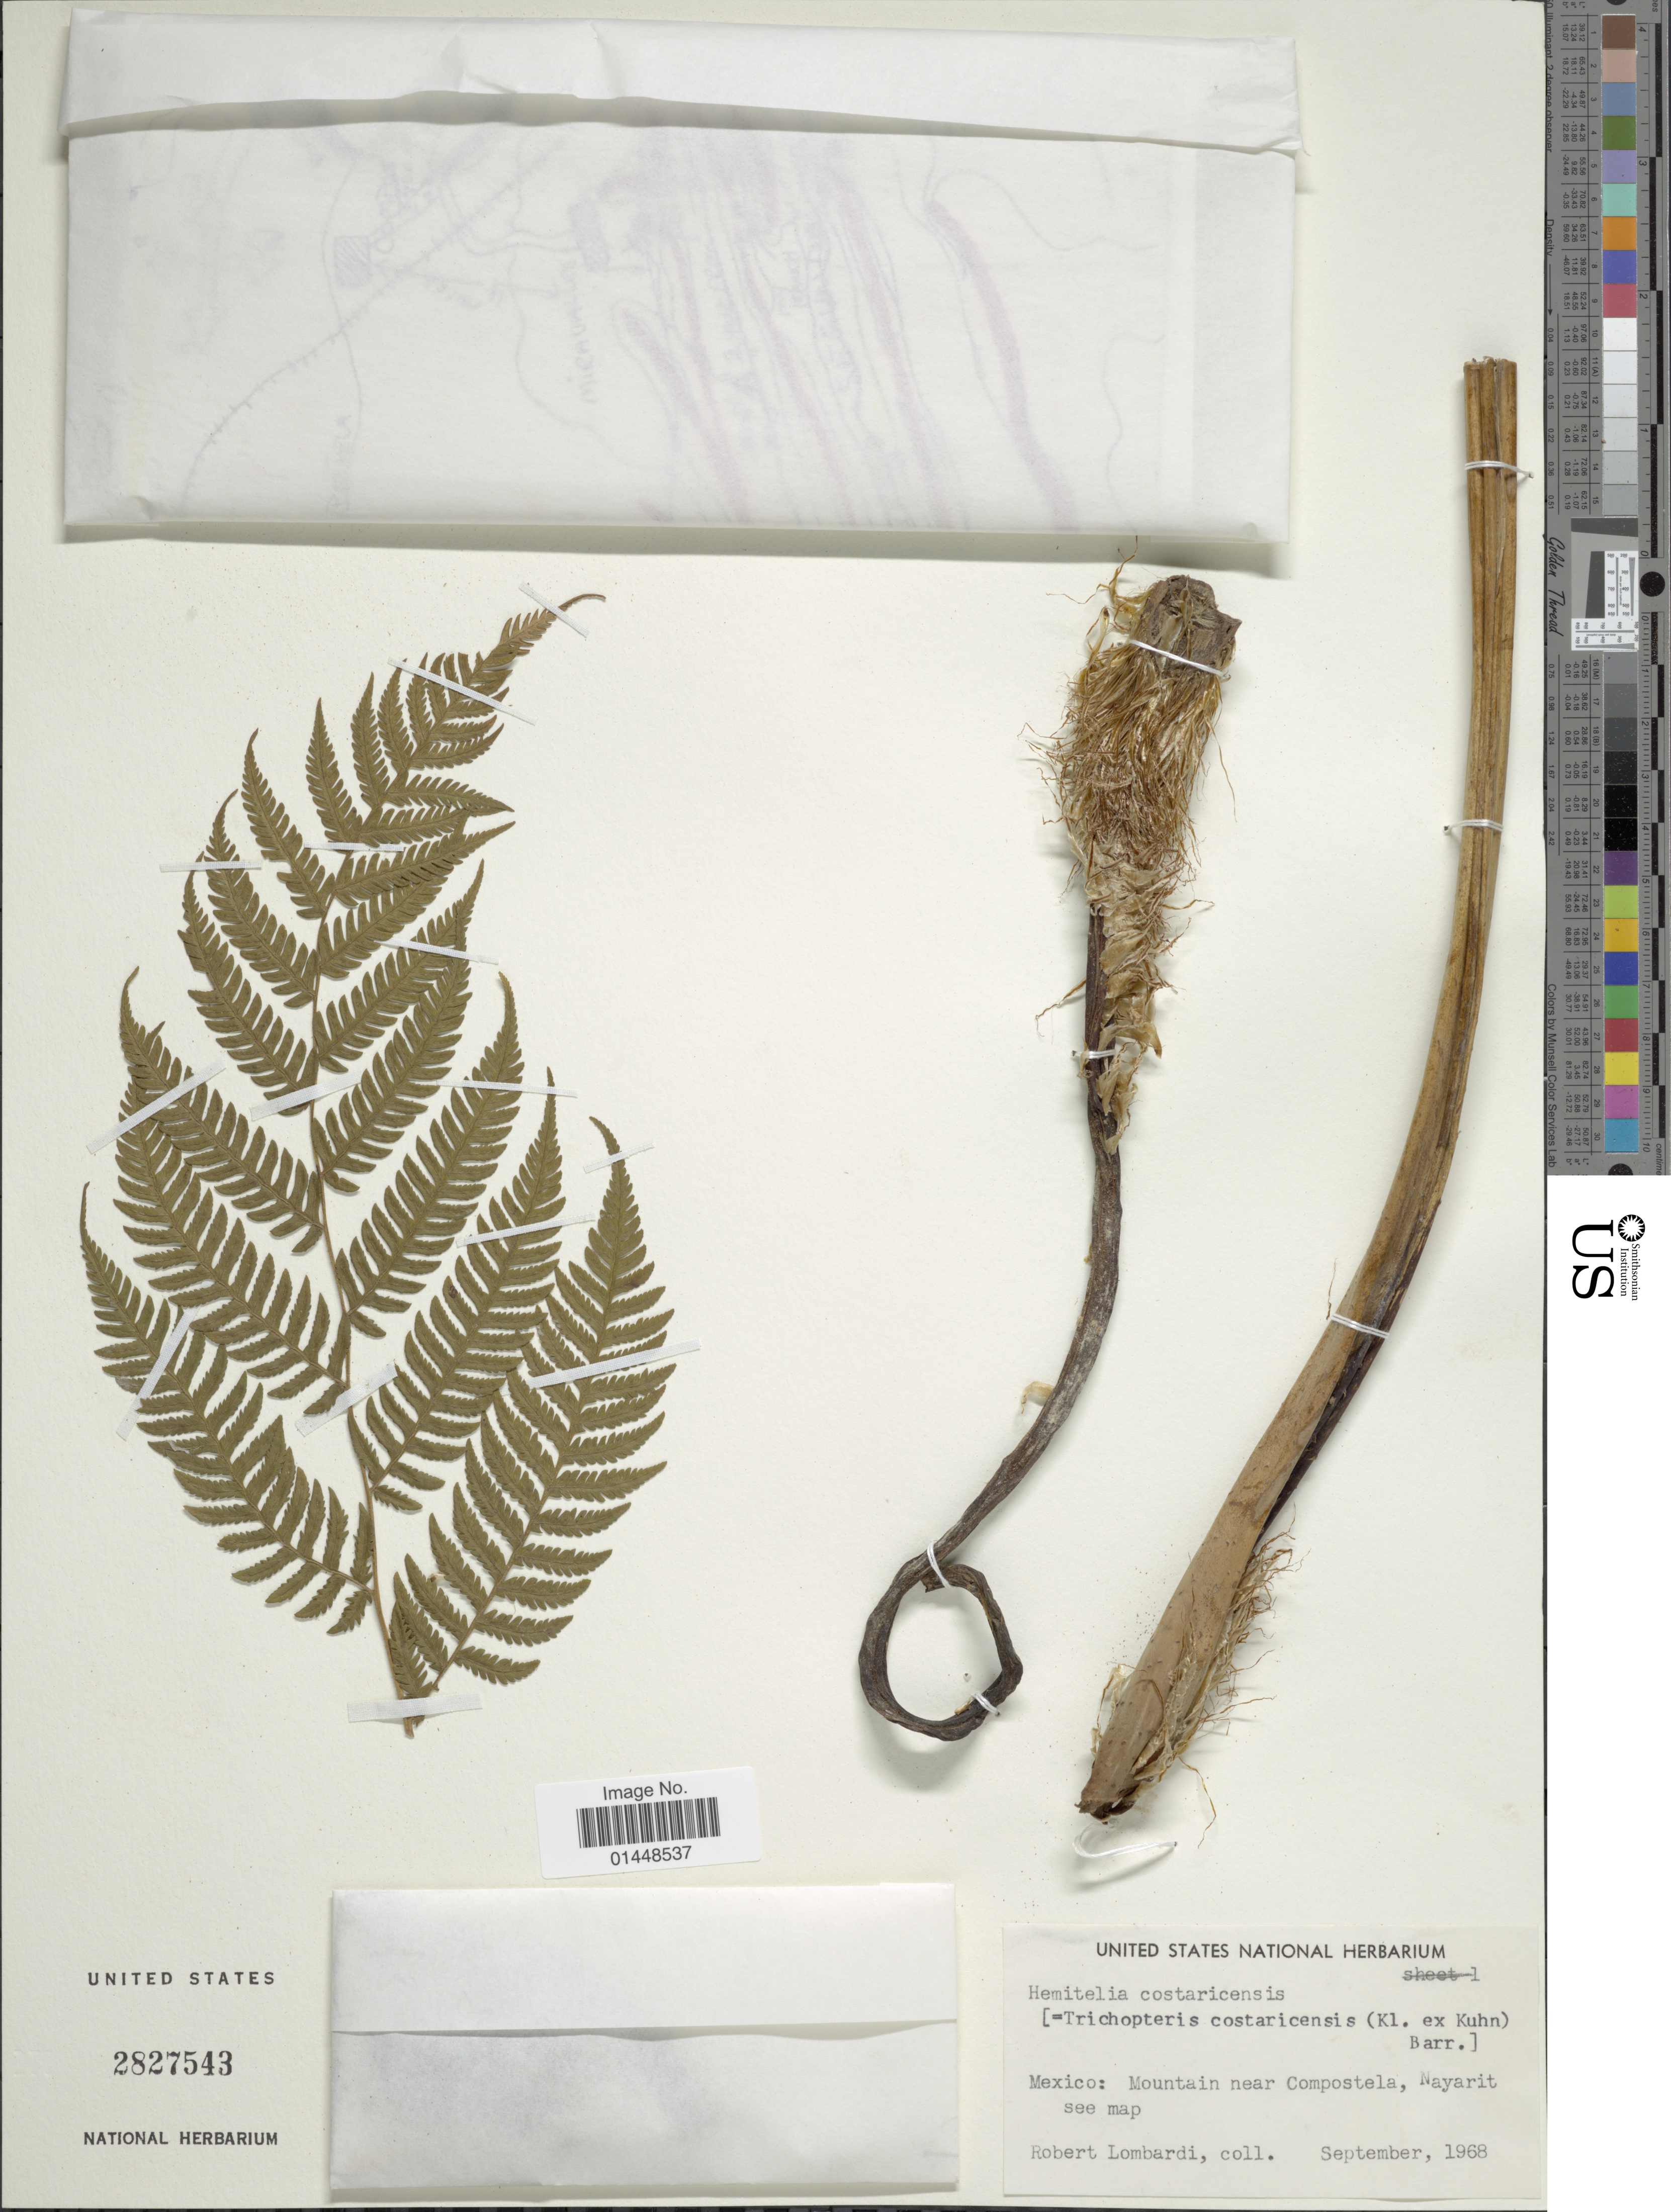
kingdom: Plantae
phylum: Tracheophyta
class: Polypodiopsida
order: Cyatheales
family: Cyatheaceae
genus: Cyathea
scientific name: Cyathea costaricensis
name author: (Kuhn) Domin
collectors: R. Lombardi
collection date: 1968-09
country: Mexico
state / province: Nayarit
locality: Mexico: Mountain near Compostela, Nayarit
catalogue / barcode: US 2827543